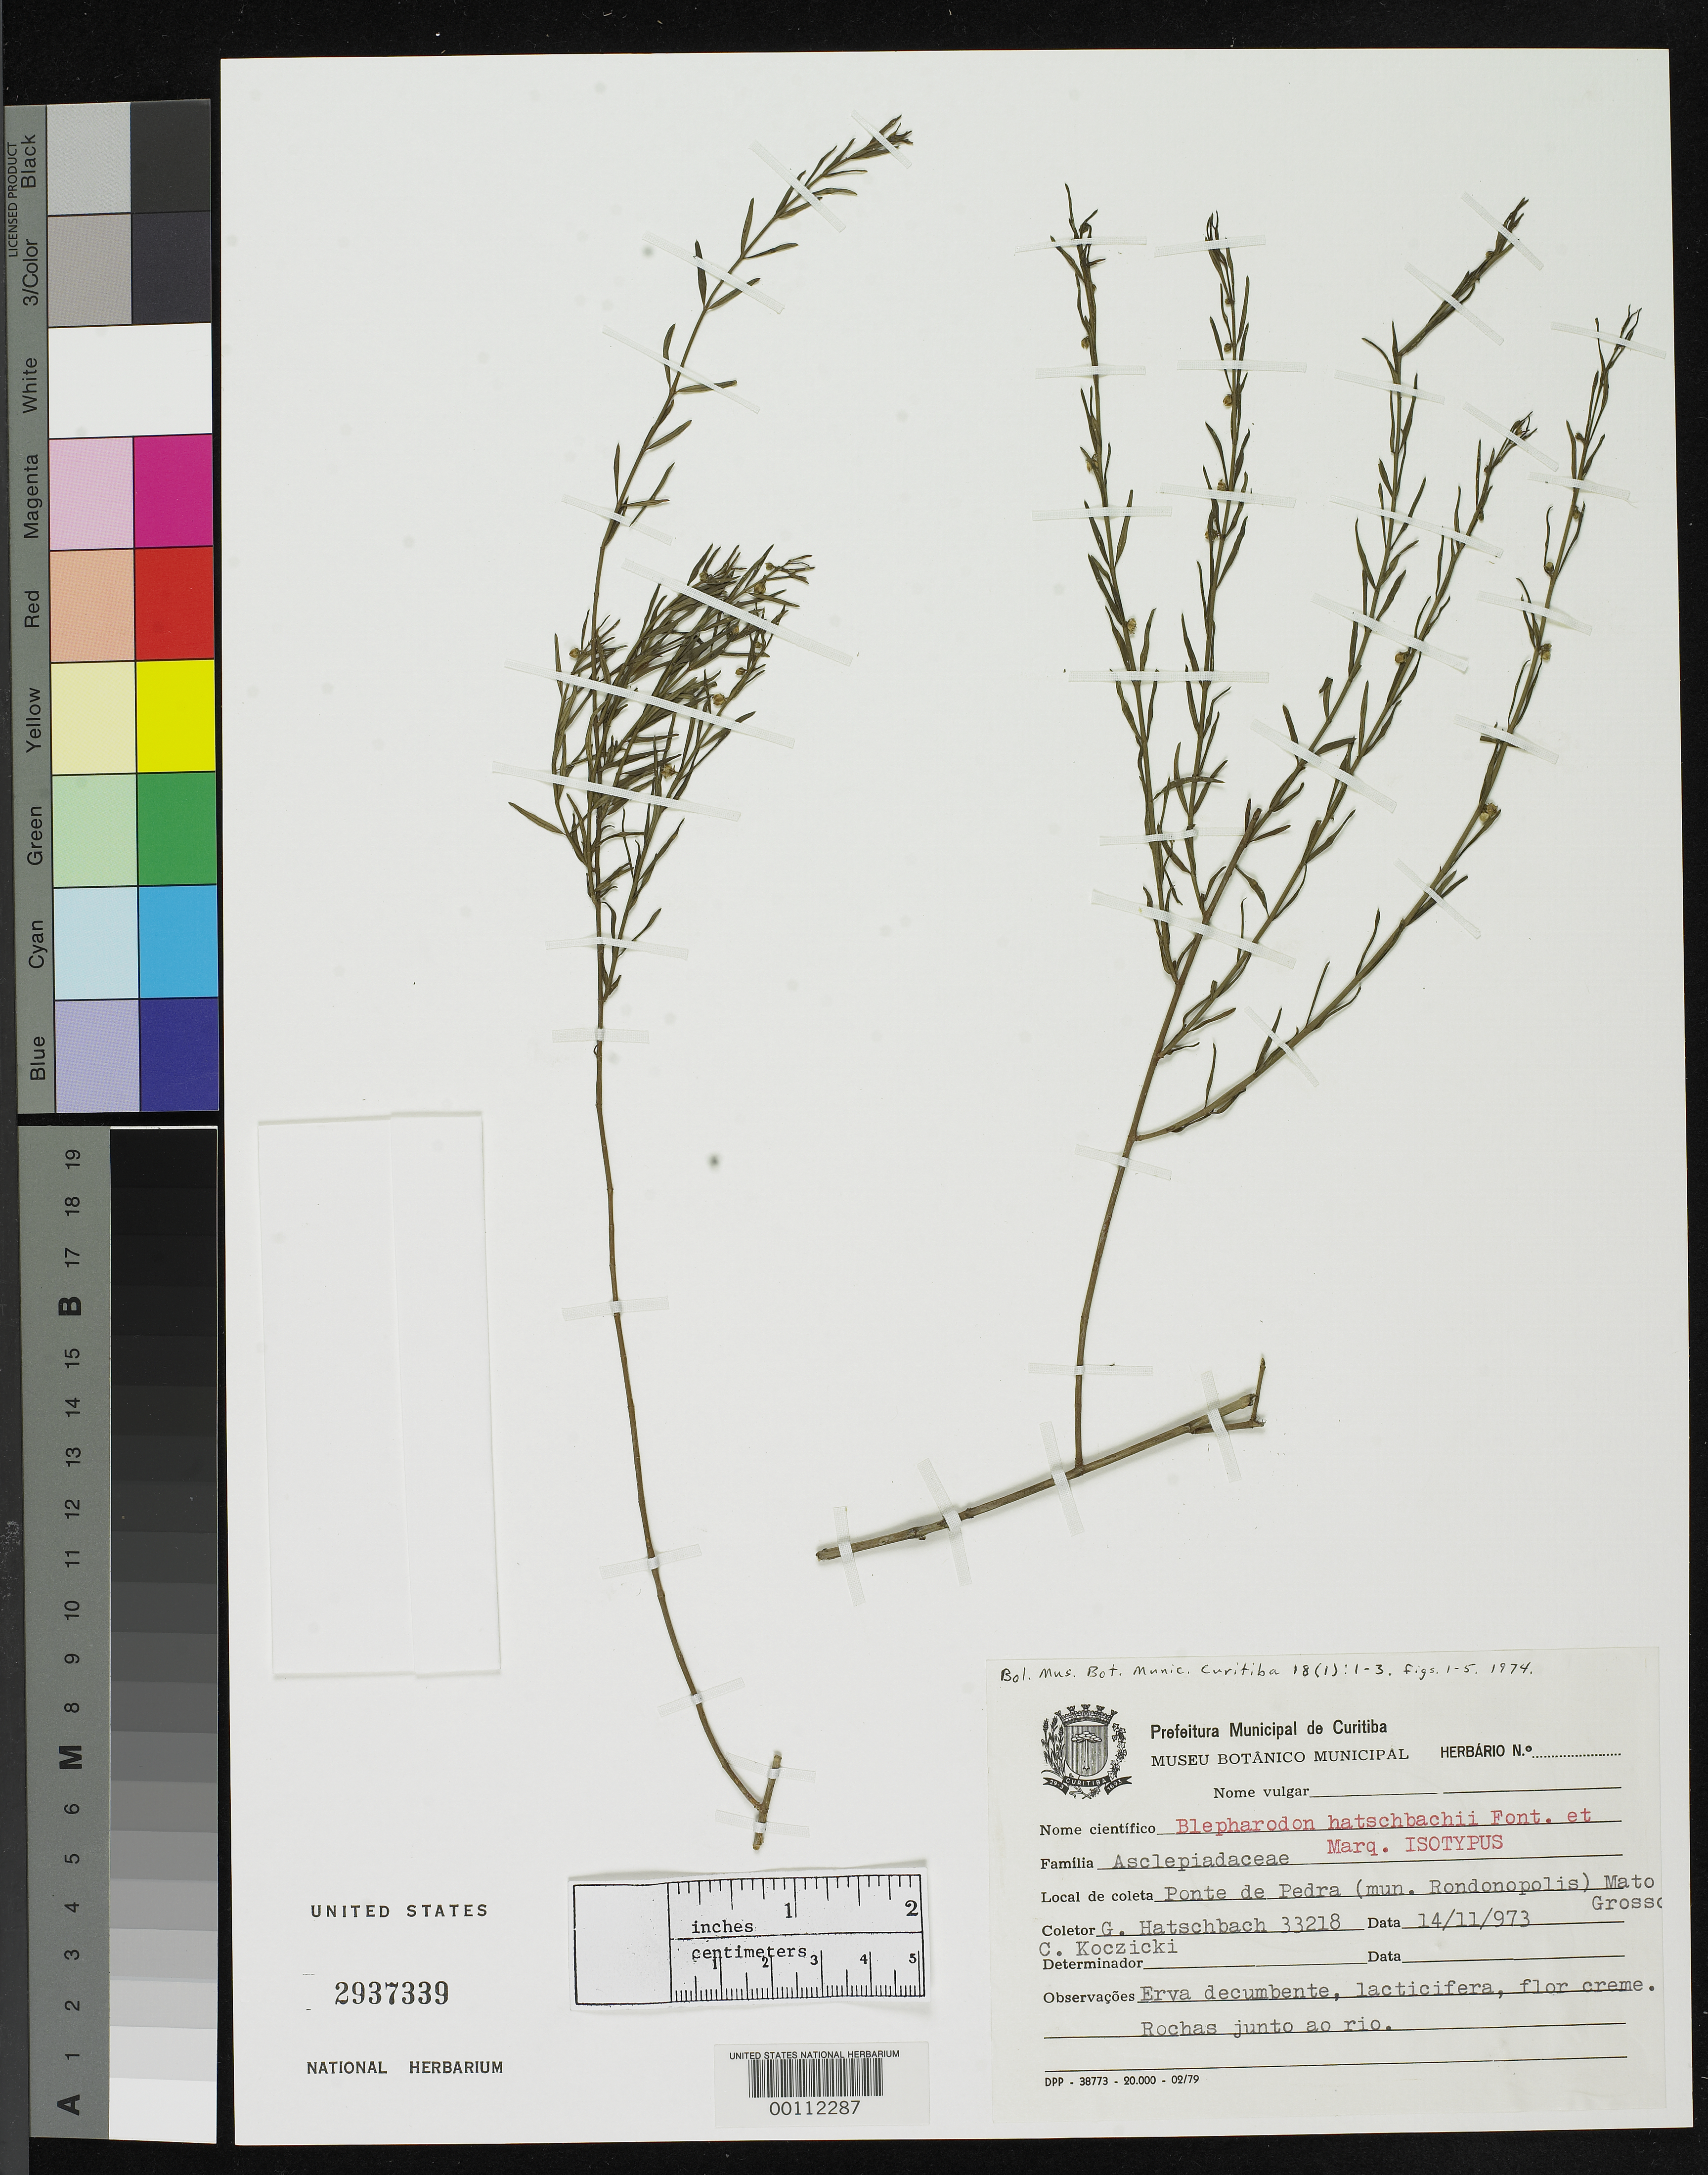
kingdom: Plantae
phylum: Tracheophyta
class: Magnoliopsida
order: Gentianales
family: Apocynaceae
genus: Blepharodon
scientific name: Blepharodon hatschbachii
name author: Fontella & Marquete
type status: Isotype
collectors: G. Hatschbach & C. Koczicki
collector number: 33218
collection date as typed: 14 Nov 1973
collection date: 1973-11-14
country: Brazil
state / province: Mato Grosso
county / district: Rondonópolis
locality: Ponte de Pedra.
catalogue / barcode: US 2937339